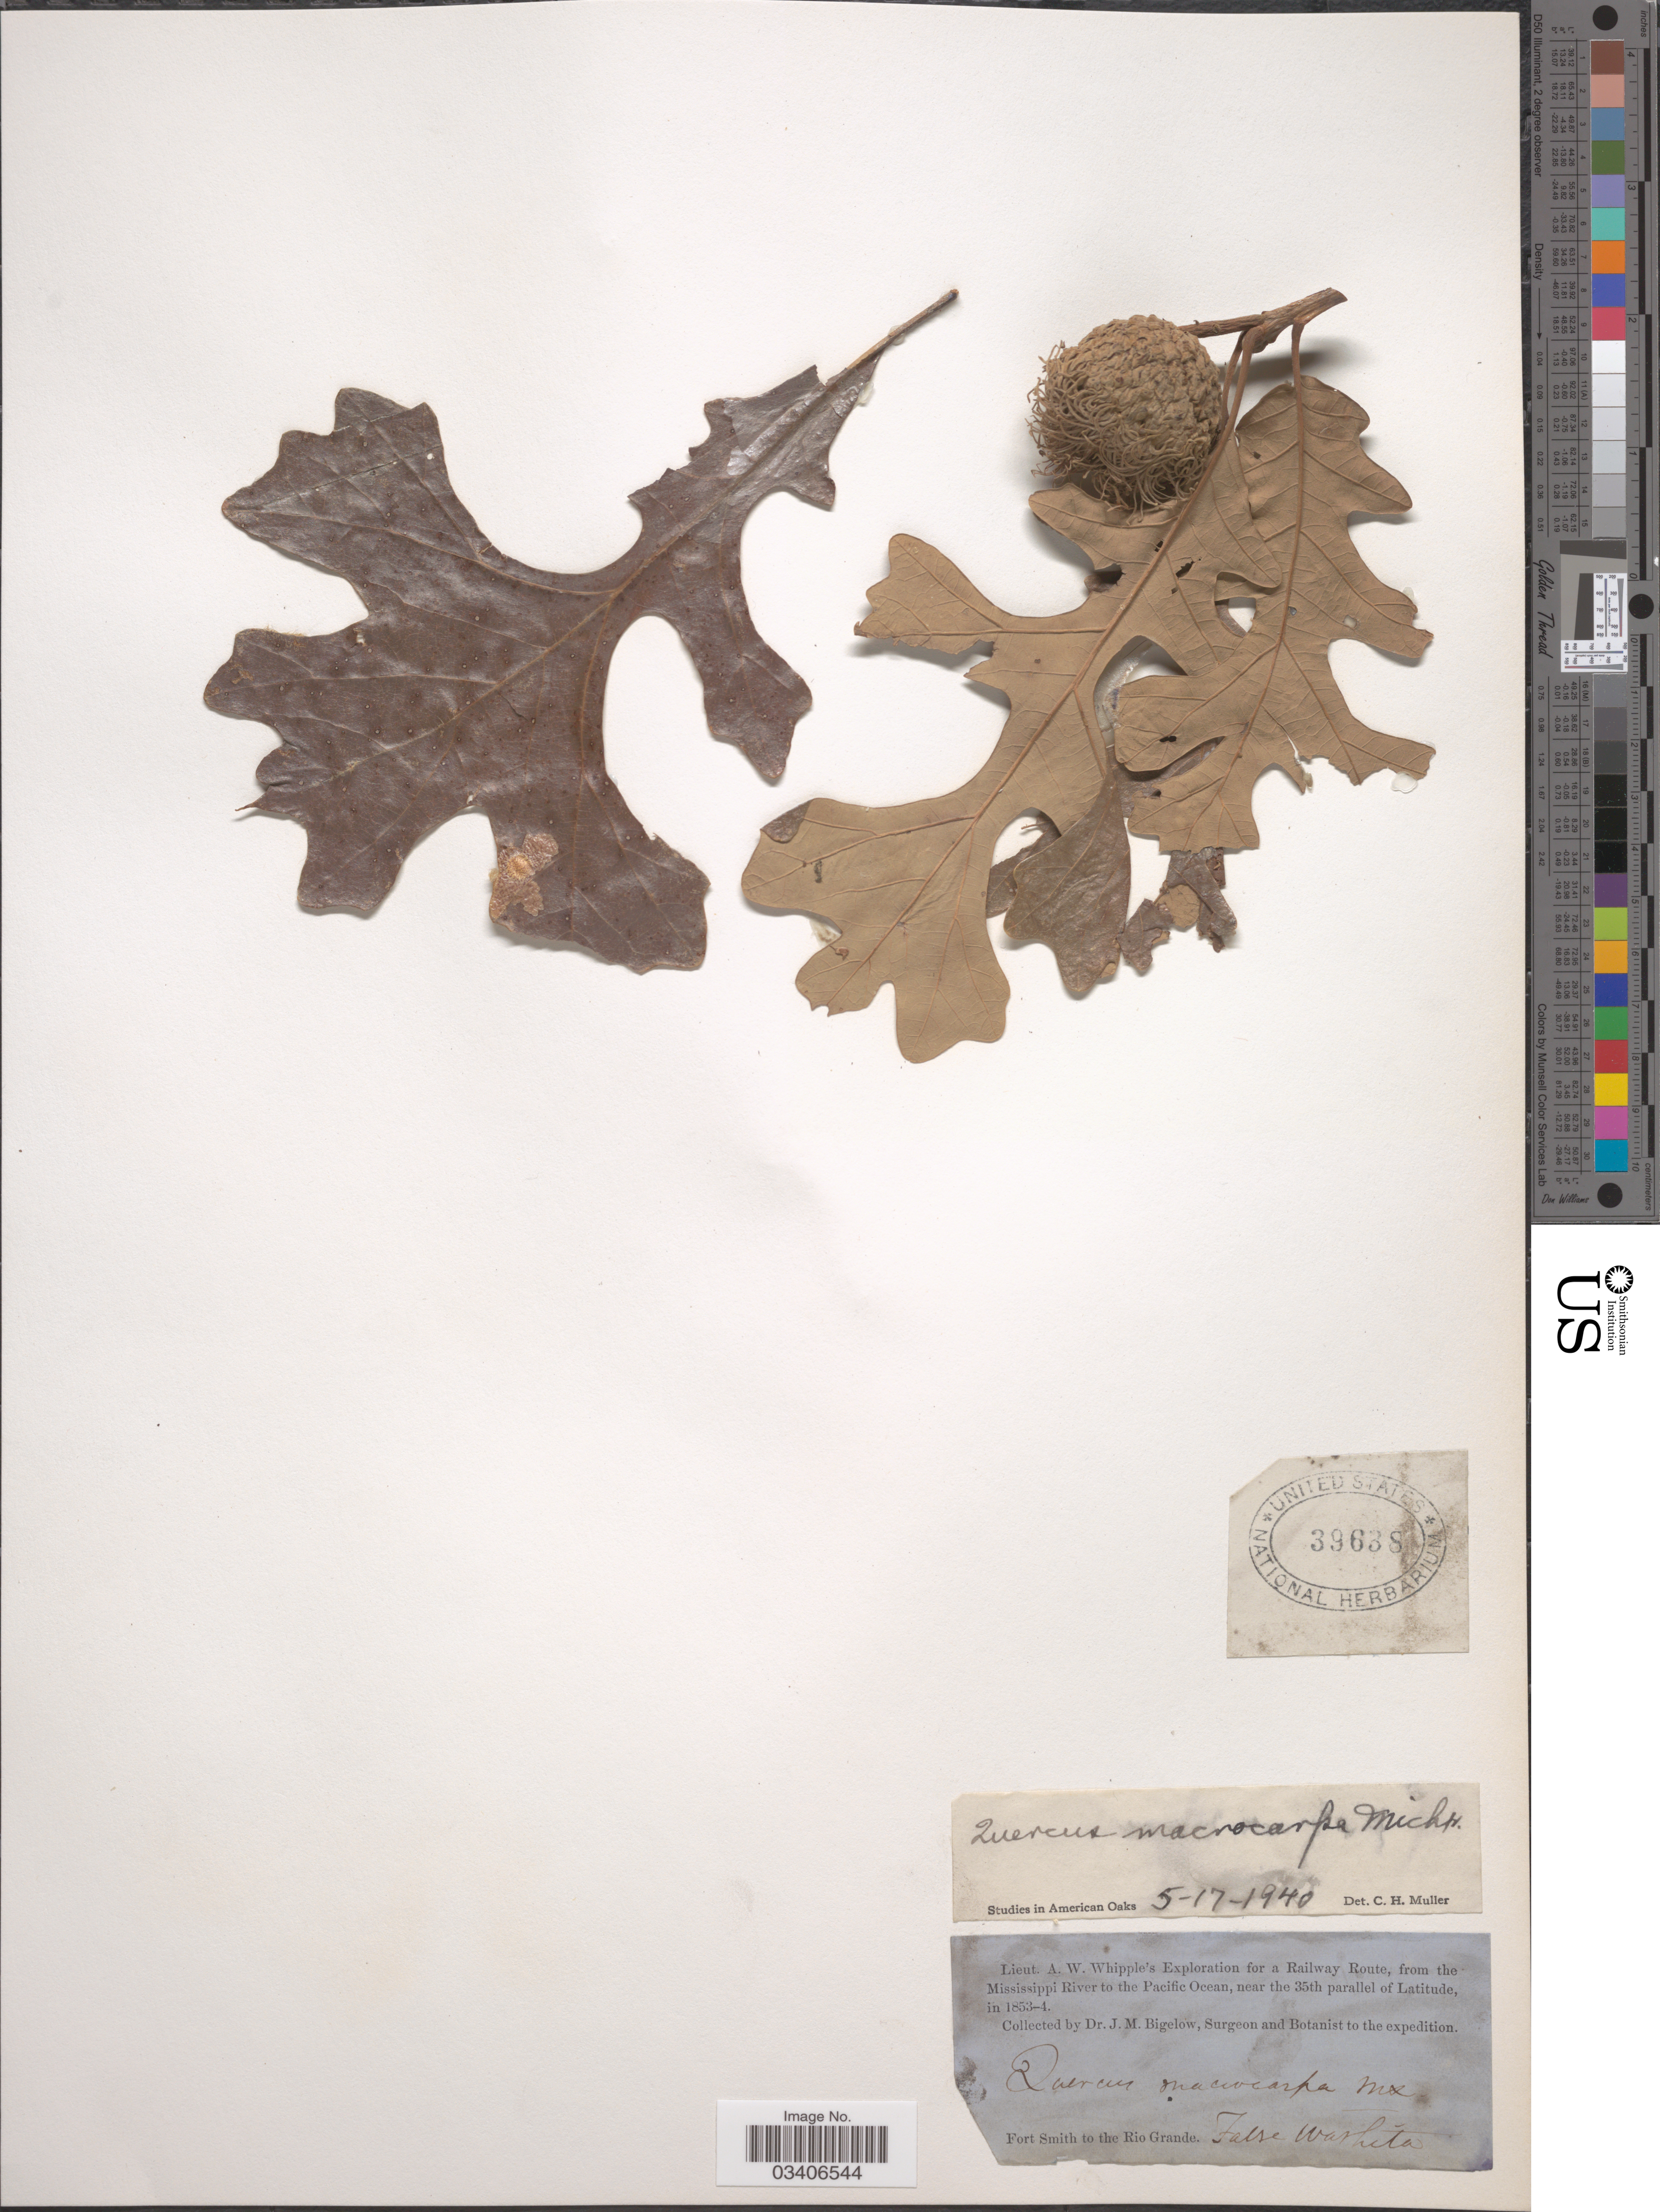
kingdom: Plantae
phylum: Tracheophyta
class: Magnoliopsida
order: Fagales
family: Fagaceae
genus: Quercus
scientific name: Quercus macrocarpa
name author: Michx.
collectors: J. M. Bigelow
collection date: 1853/1854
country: United States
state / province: Arkansas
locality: Fort Smith to the Rio Grande. False Washita.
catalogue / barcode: US 39638